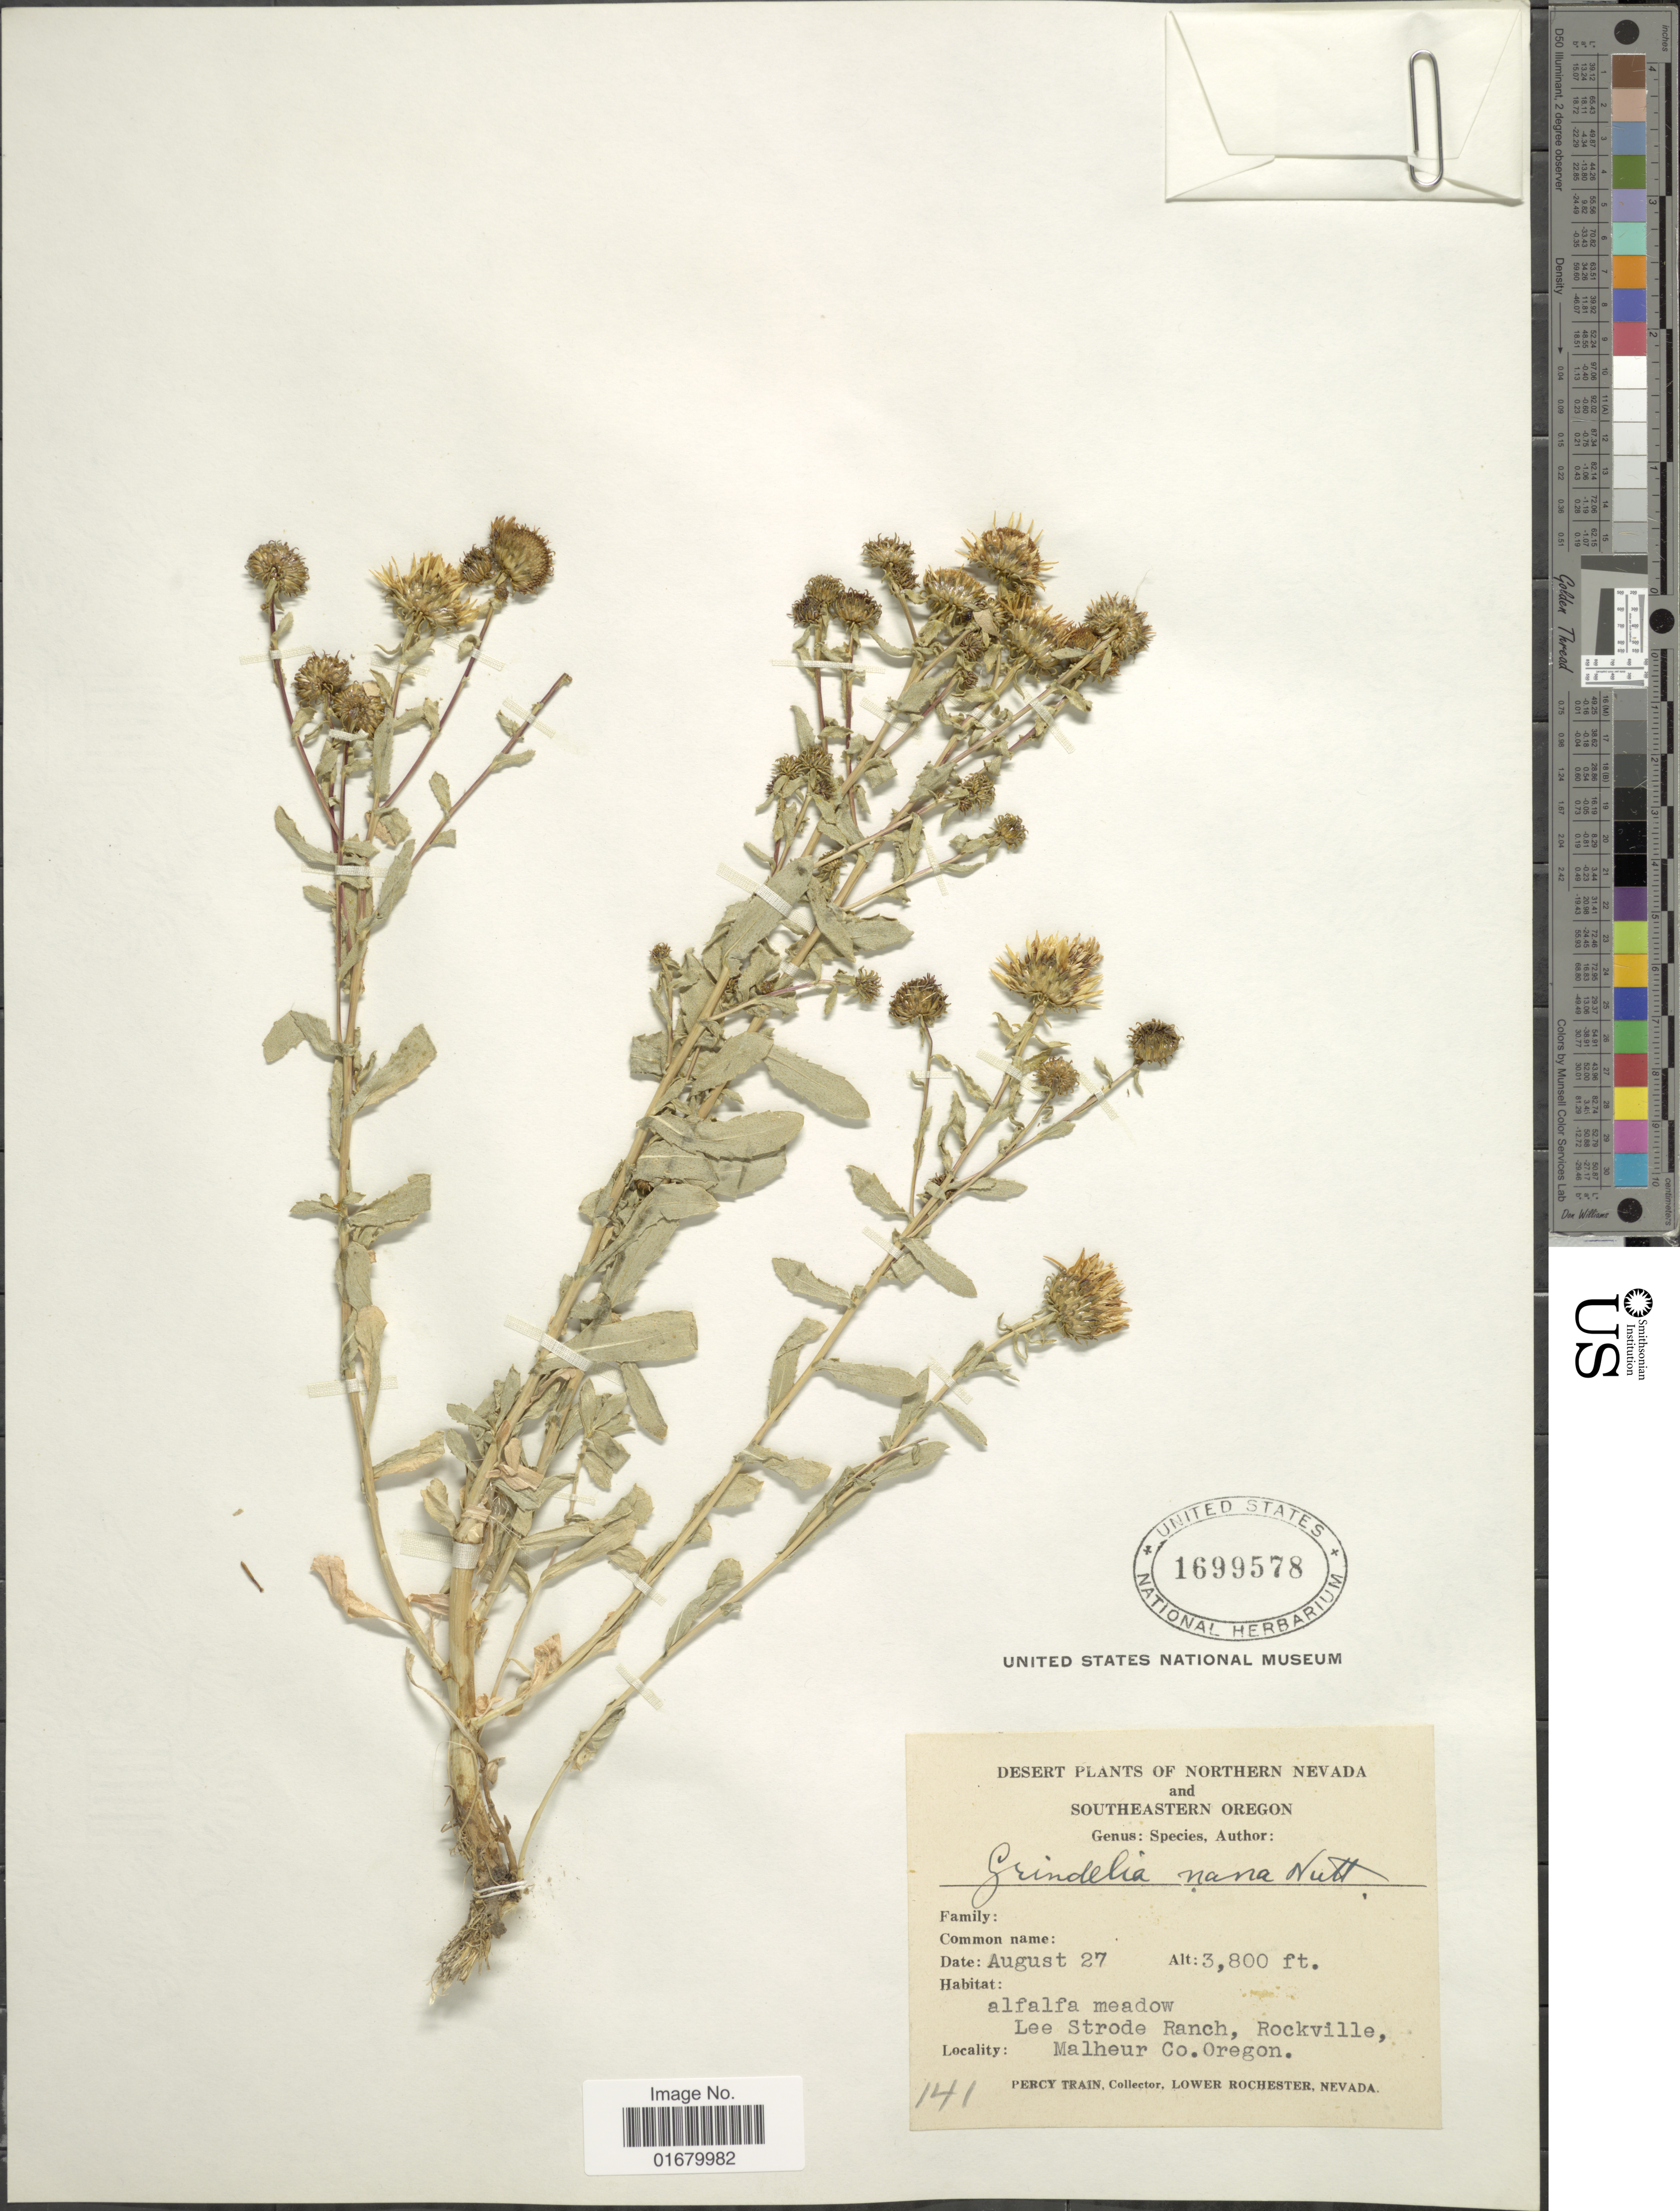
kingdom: Plantae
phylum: Tracheophyta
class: Magnoliopsida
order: Asterales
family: Asteraceae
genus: Grindelia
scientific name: Grindelia nana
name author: Nutt.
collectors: P. Train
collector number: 141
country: United States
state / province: Oregon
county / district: Malheur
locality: Southeastern Oregon, Lee Strode Ranch, Rockville, Malheur Co.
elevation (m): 1158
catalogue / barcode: US 1699578